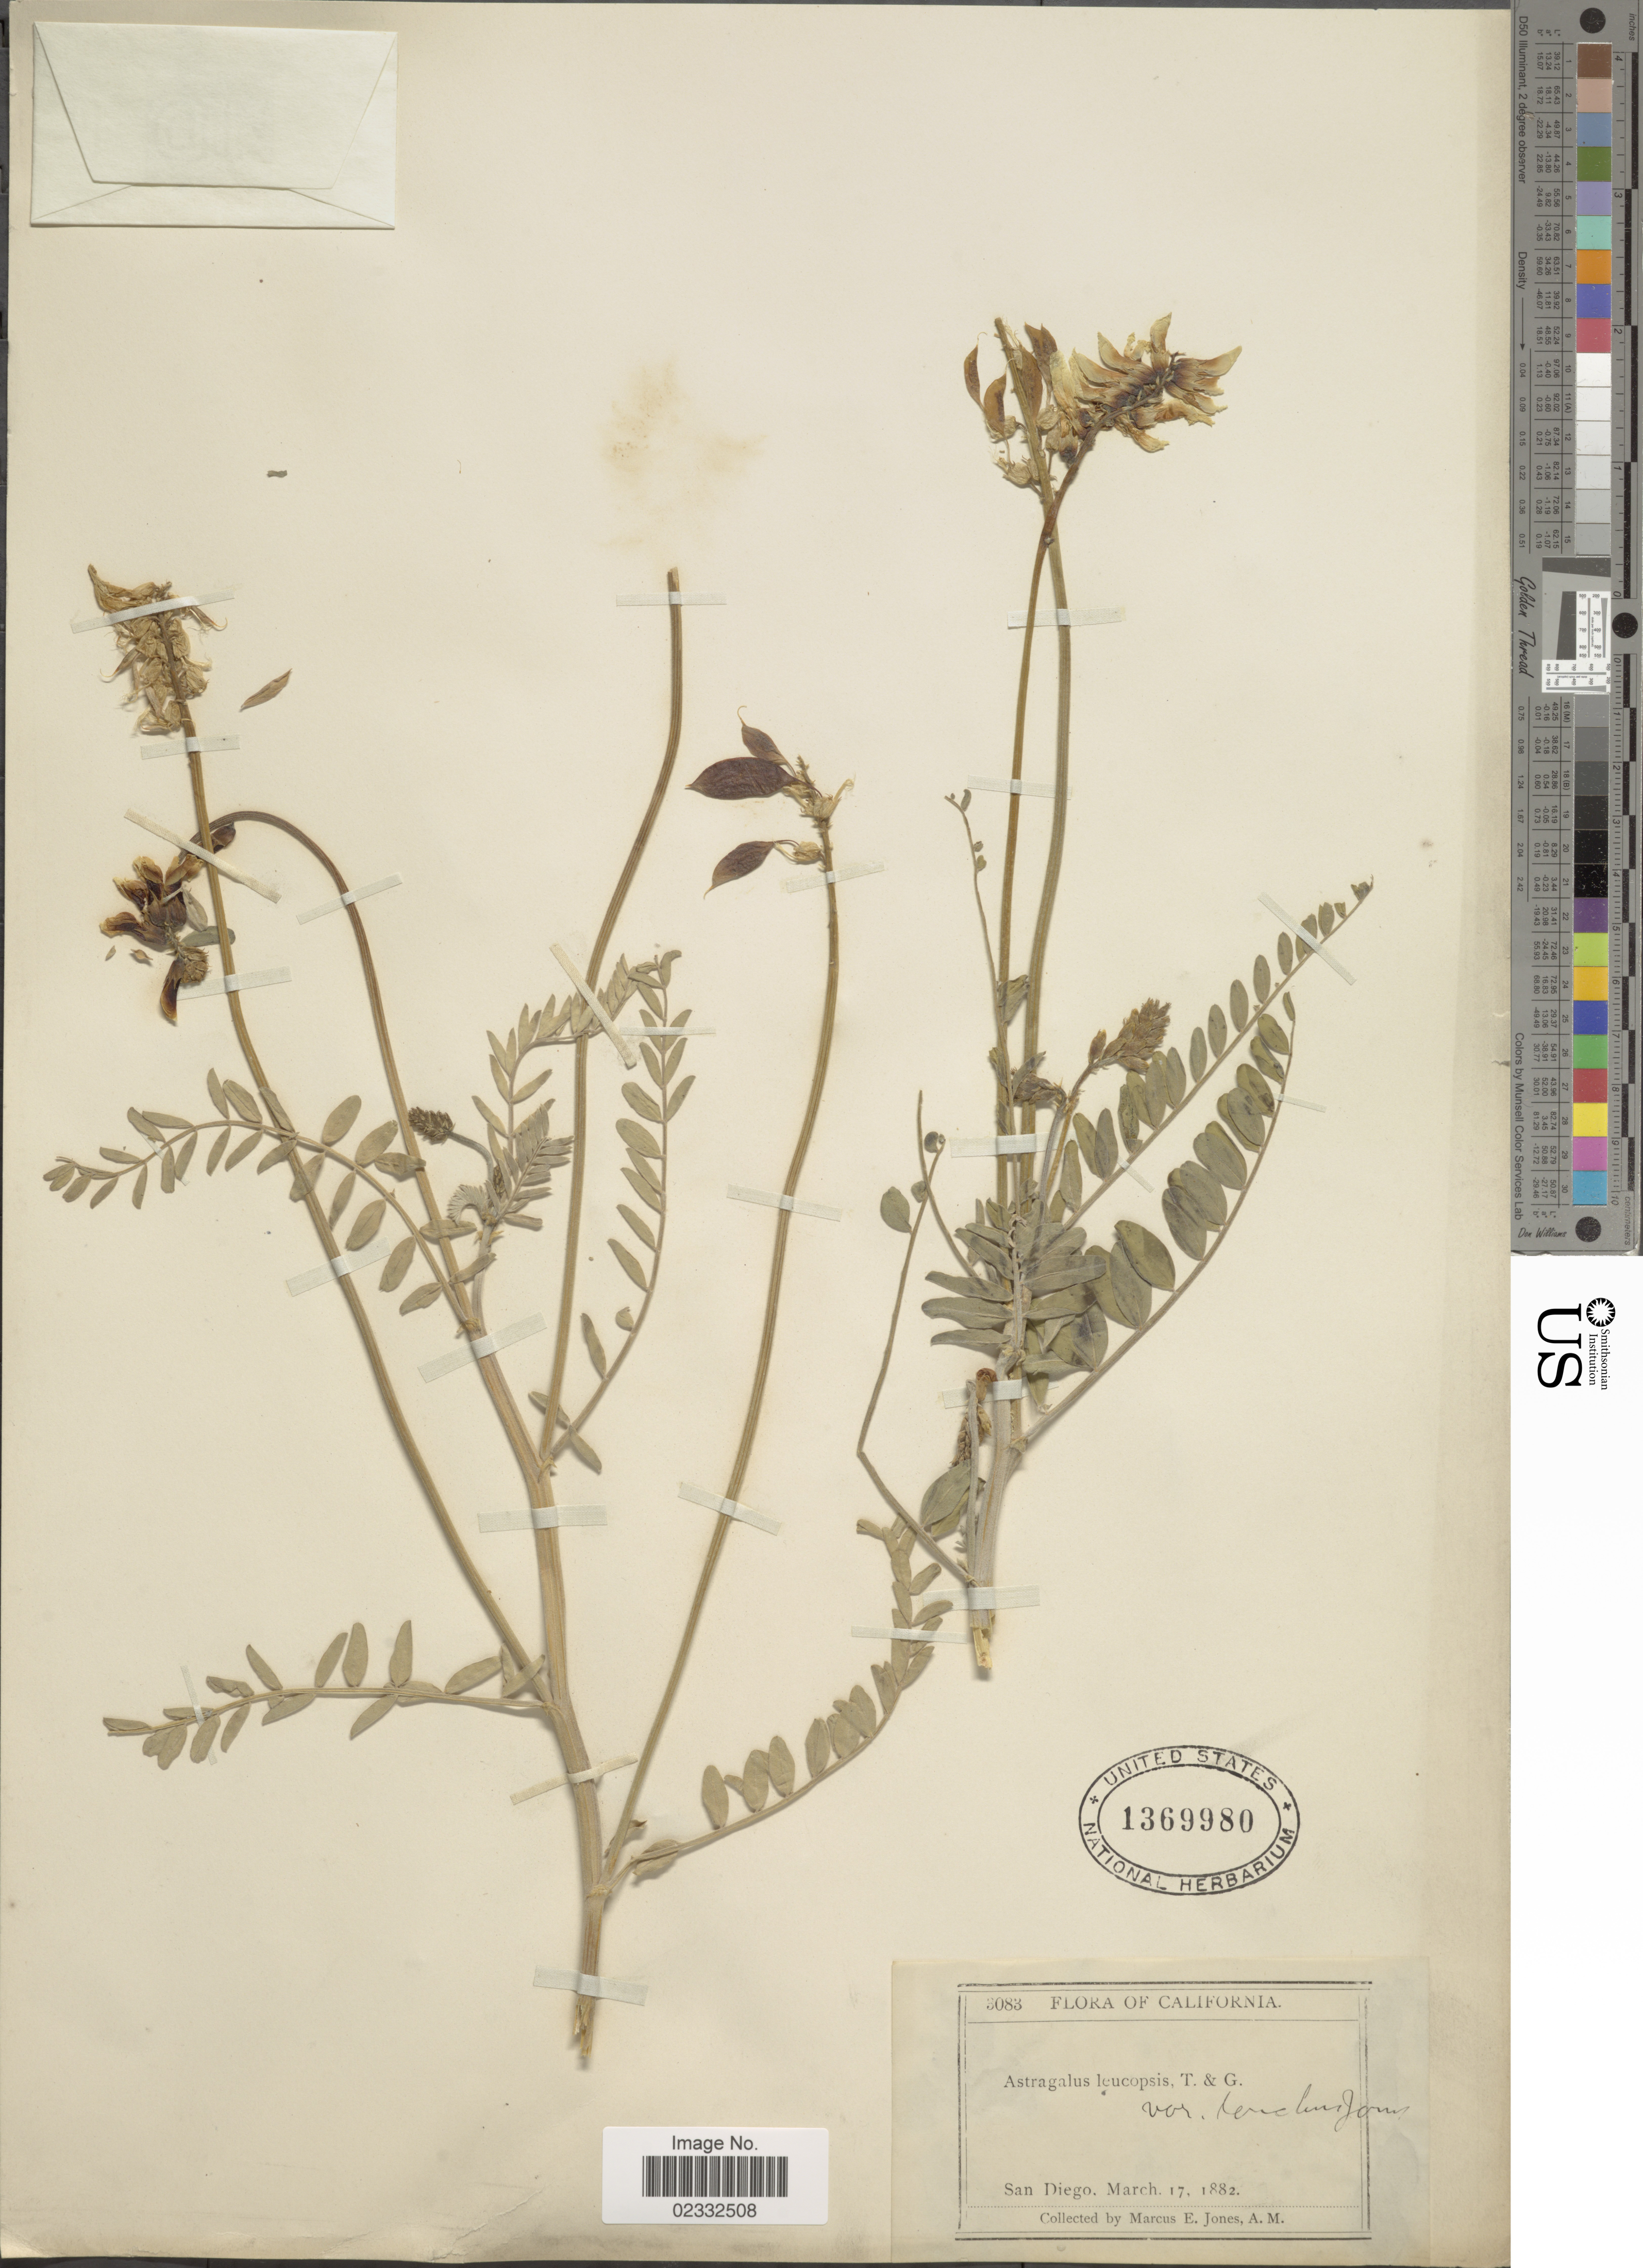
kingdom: Plantae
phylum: Tracheophyta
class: Magnoliopsida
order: Fabales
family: Fabaceae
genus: Astragalus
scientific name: Astragalus leucopsis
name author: (Torr.) Torr.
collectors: M. E. Jones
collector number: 3083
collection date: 1882-03-17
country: United States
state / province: California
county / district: San Diego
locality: San Diego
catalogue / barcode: US 1369980